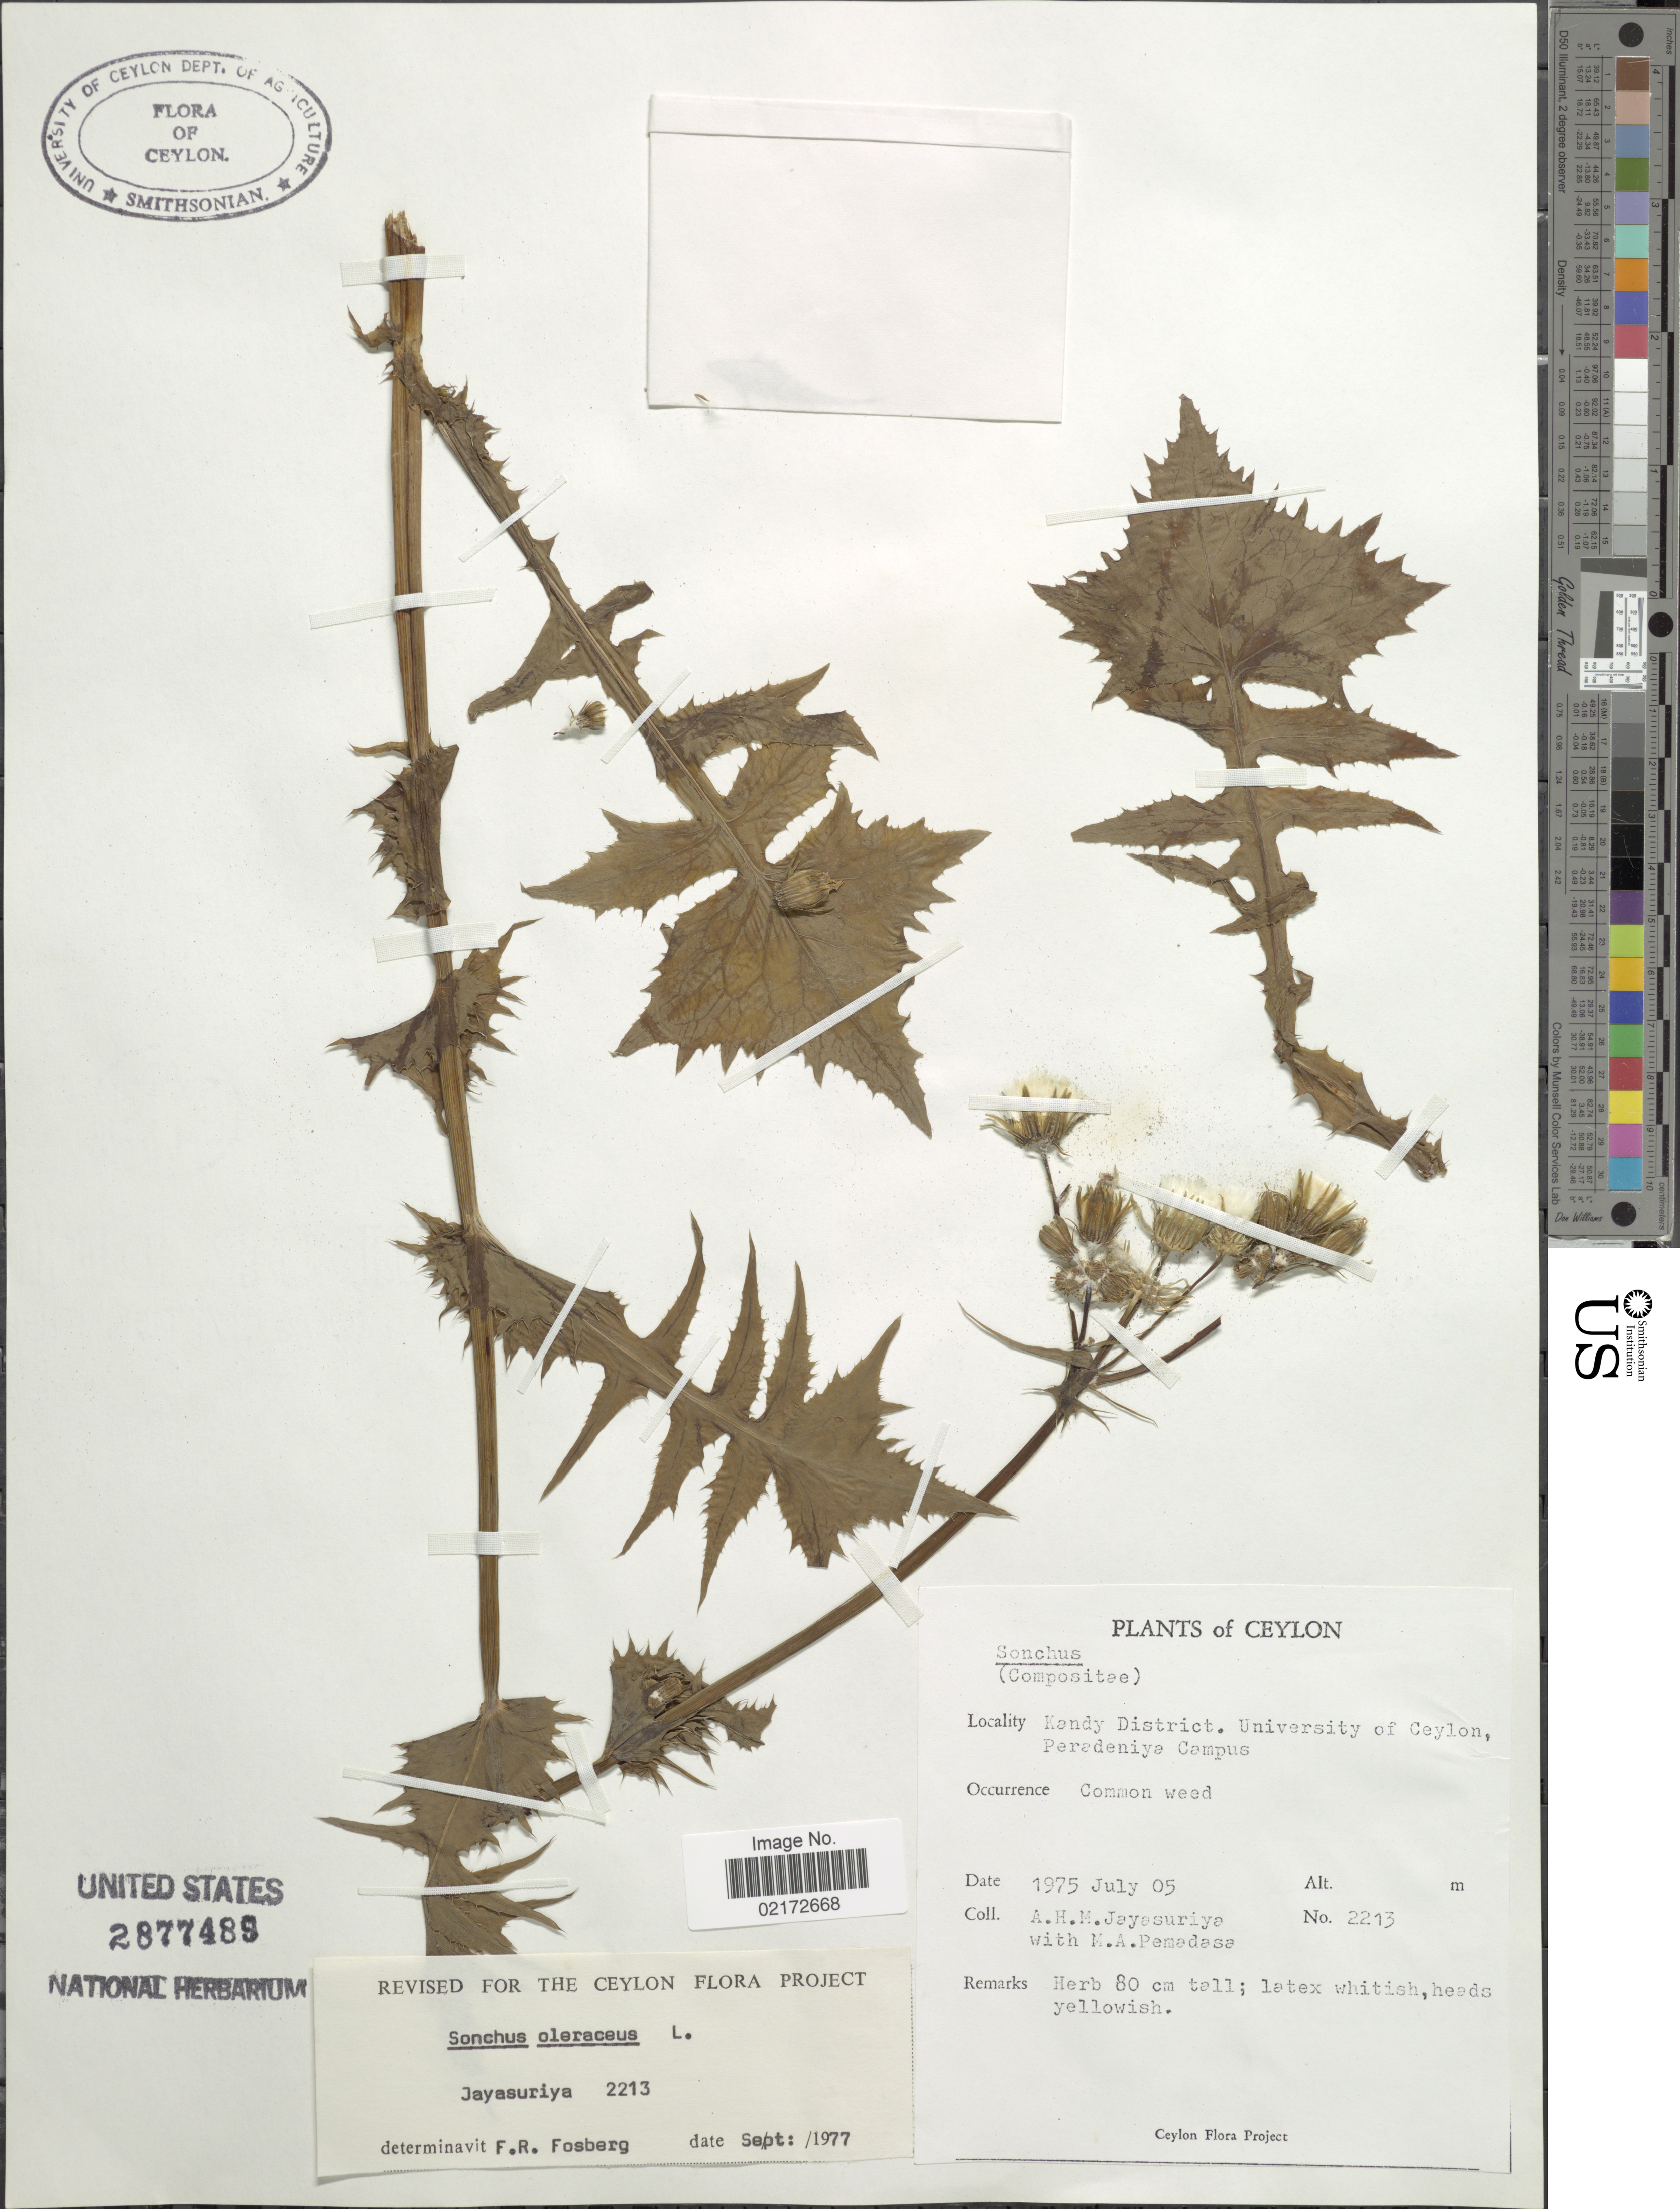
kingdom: Plantae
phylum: Tracheophyta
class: Magnoliopsida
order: Asterales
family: Asteraceae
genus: Sonchus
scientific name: Sonchus oleraceus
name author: L.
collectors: A. H. Jayasuriya & M. Pemadasa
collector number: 2213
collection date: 1975-07-05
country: Sri Lanka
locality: Ceylon. Kandy District. University of Ceylon, Paradeniya Campus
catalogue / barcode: US 2877489